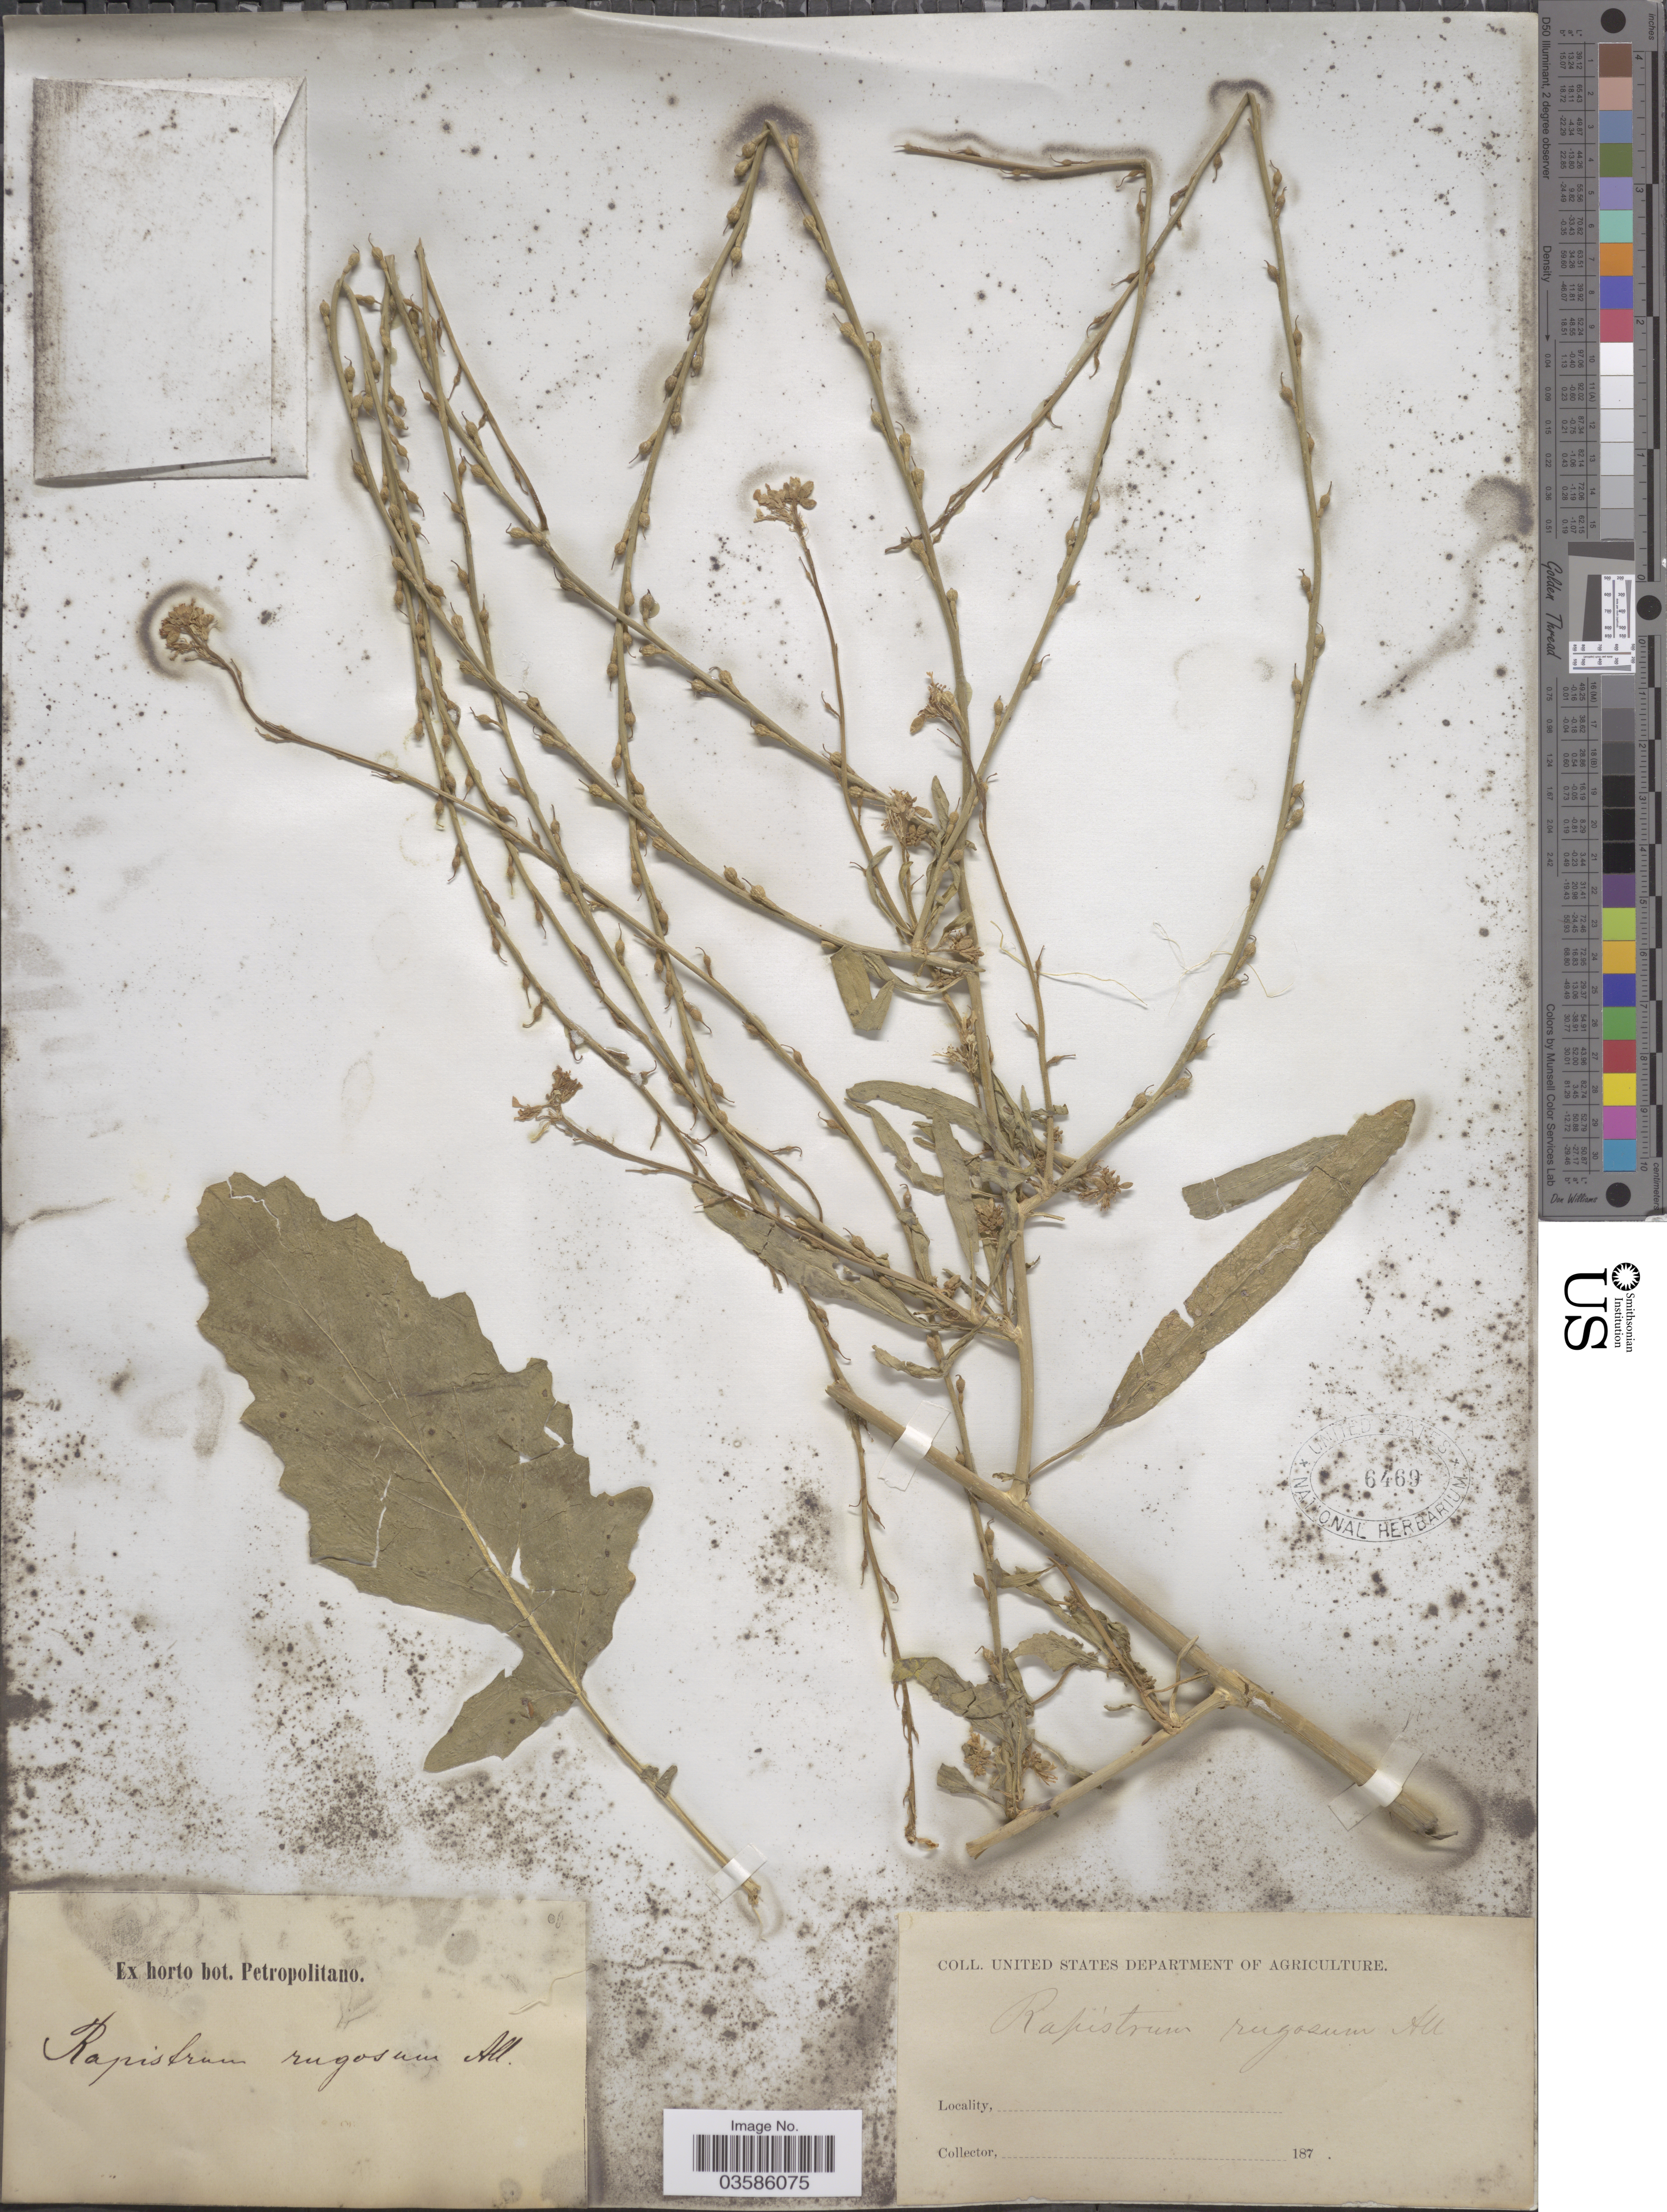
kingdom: Plantae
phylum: Tracheophyta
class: Magnoliopsida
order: Brassicales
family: Brassicaceae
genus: Rapistrum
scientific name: Rapistrum rugosum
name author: (L.) All.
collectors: ex Horto Bot. Petropolitano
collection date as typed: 187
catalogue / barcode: US 6469